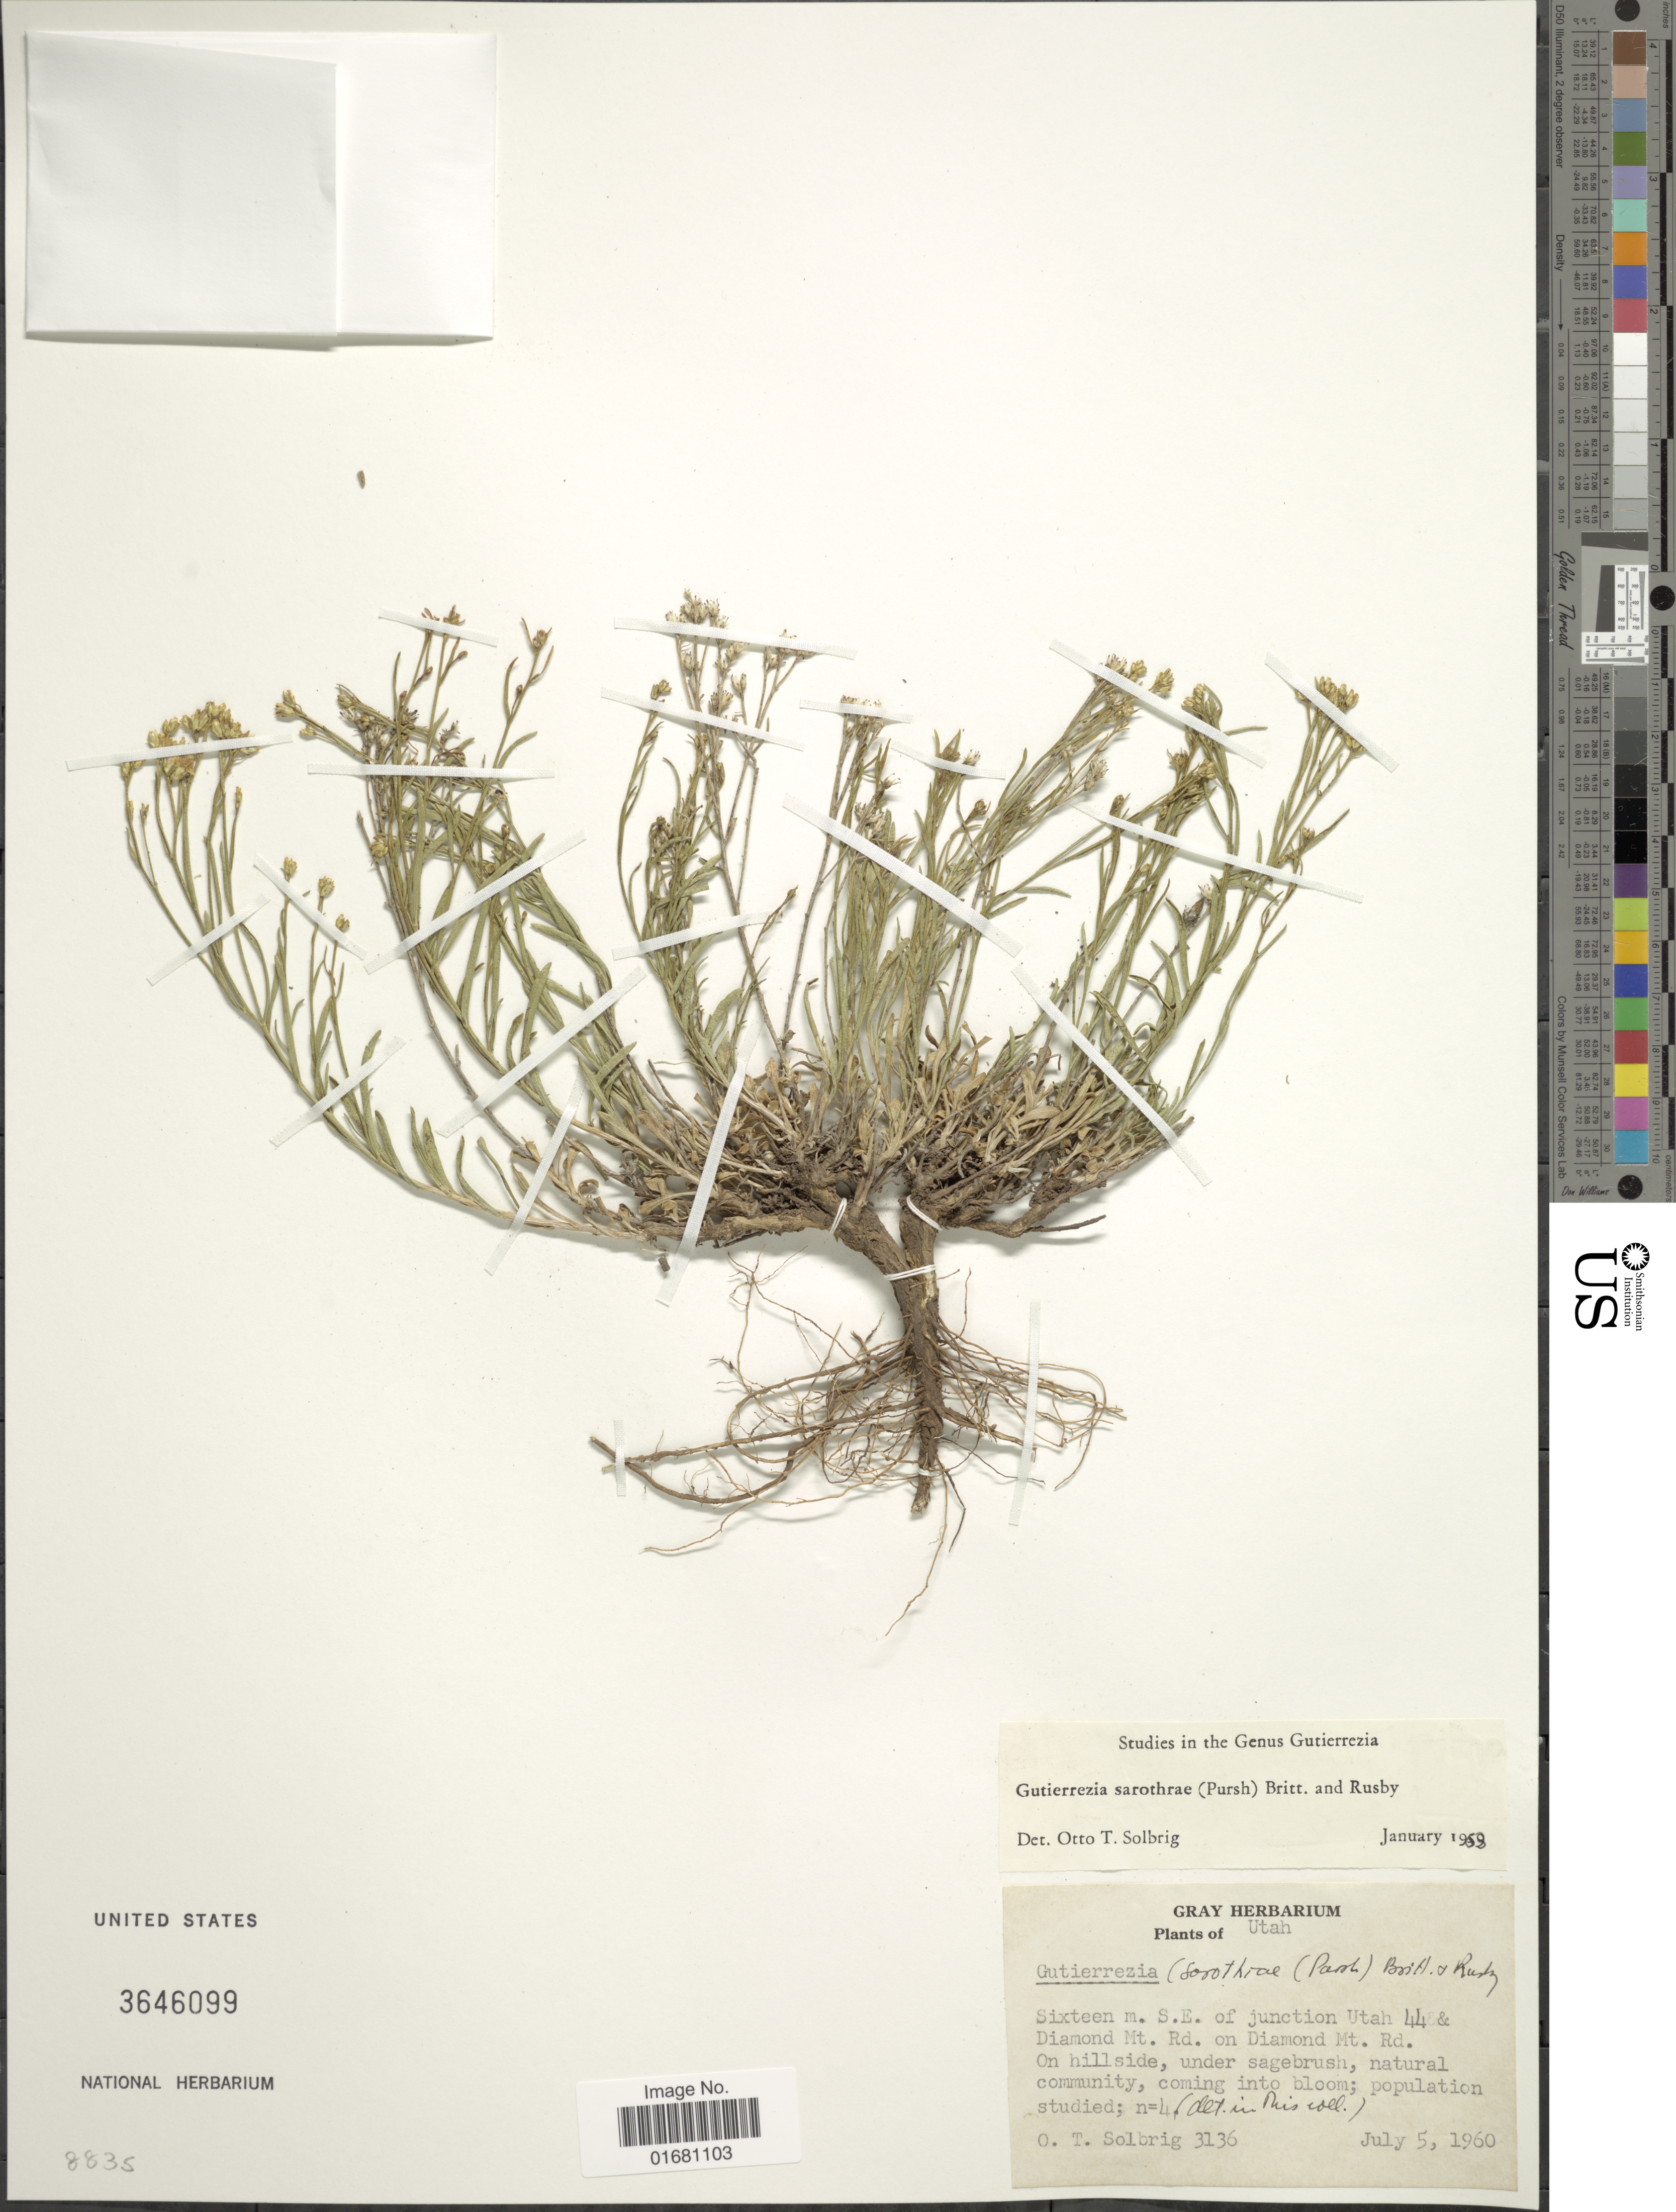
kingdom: Plantae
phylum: Tracheophyta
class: Magnoliopsida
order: Asterales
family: Asteraceae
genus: Gutierrezia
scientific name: Gutierrezia sarothrae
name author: (Pursh) Britton & Rusby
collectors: O. T. Solbrig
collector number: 3136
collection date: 1960-07-05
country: United States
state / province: Utah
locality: Sicteen m. S.E. of Junction Utah 44 & Diamond Mt. Rd. on Diamond Mt. Rd. on hillside, under sagebush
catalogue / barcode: US 3646099